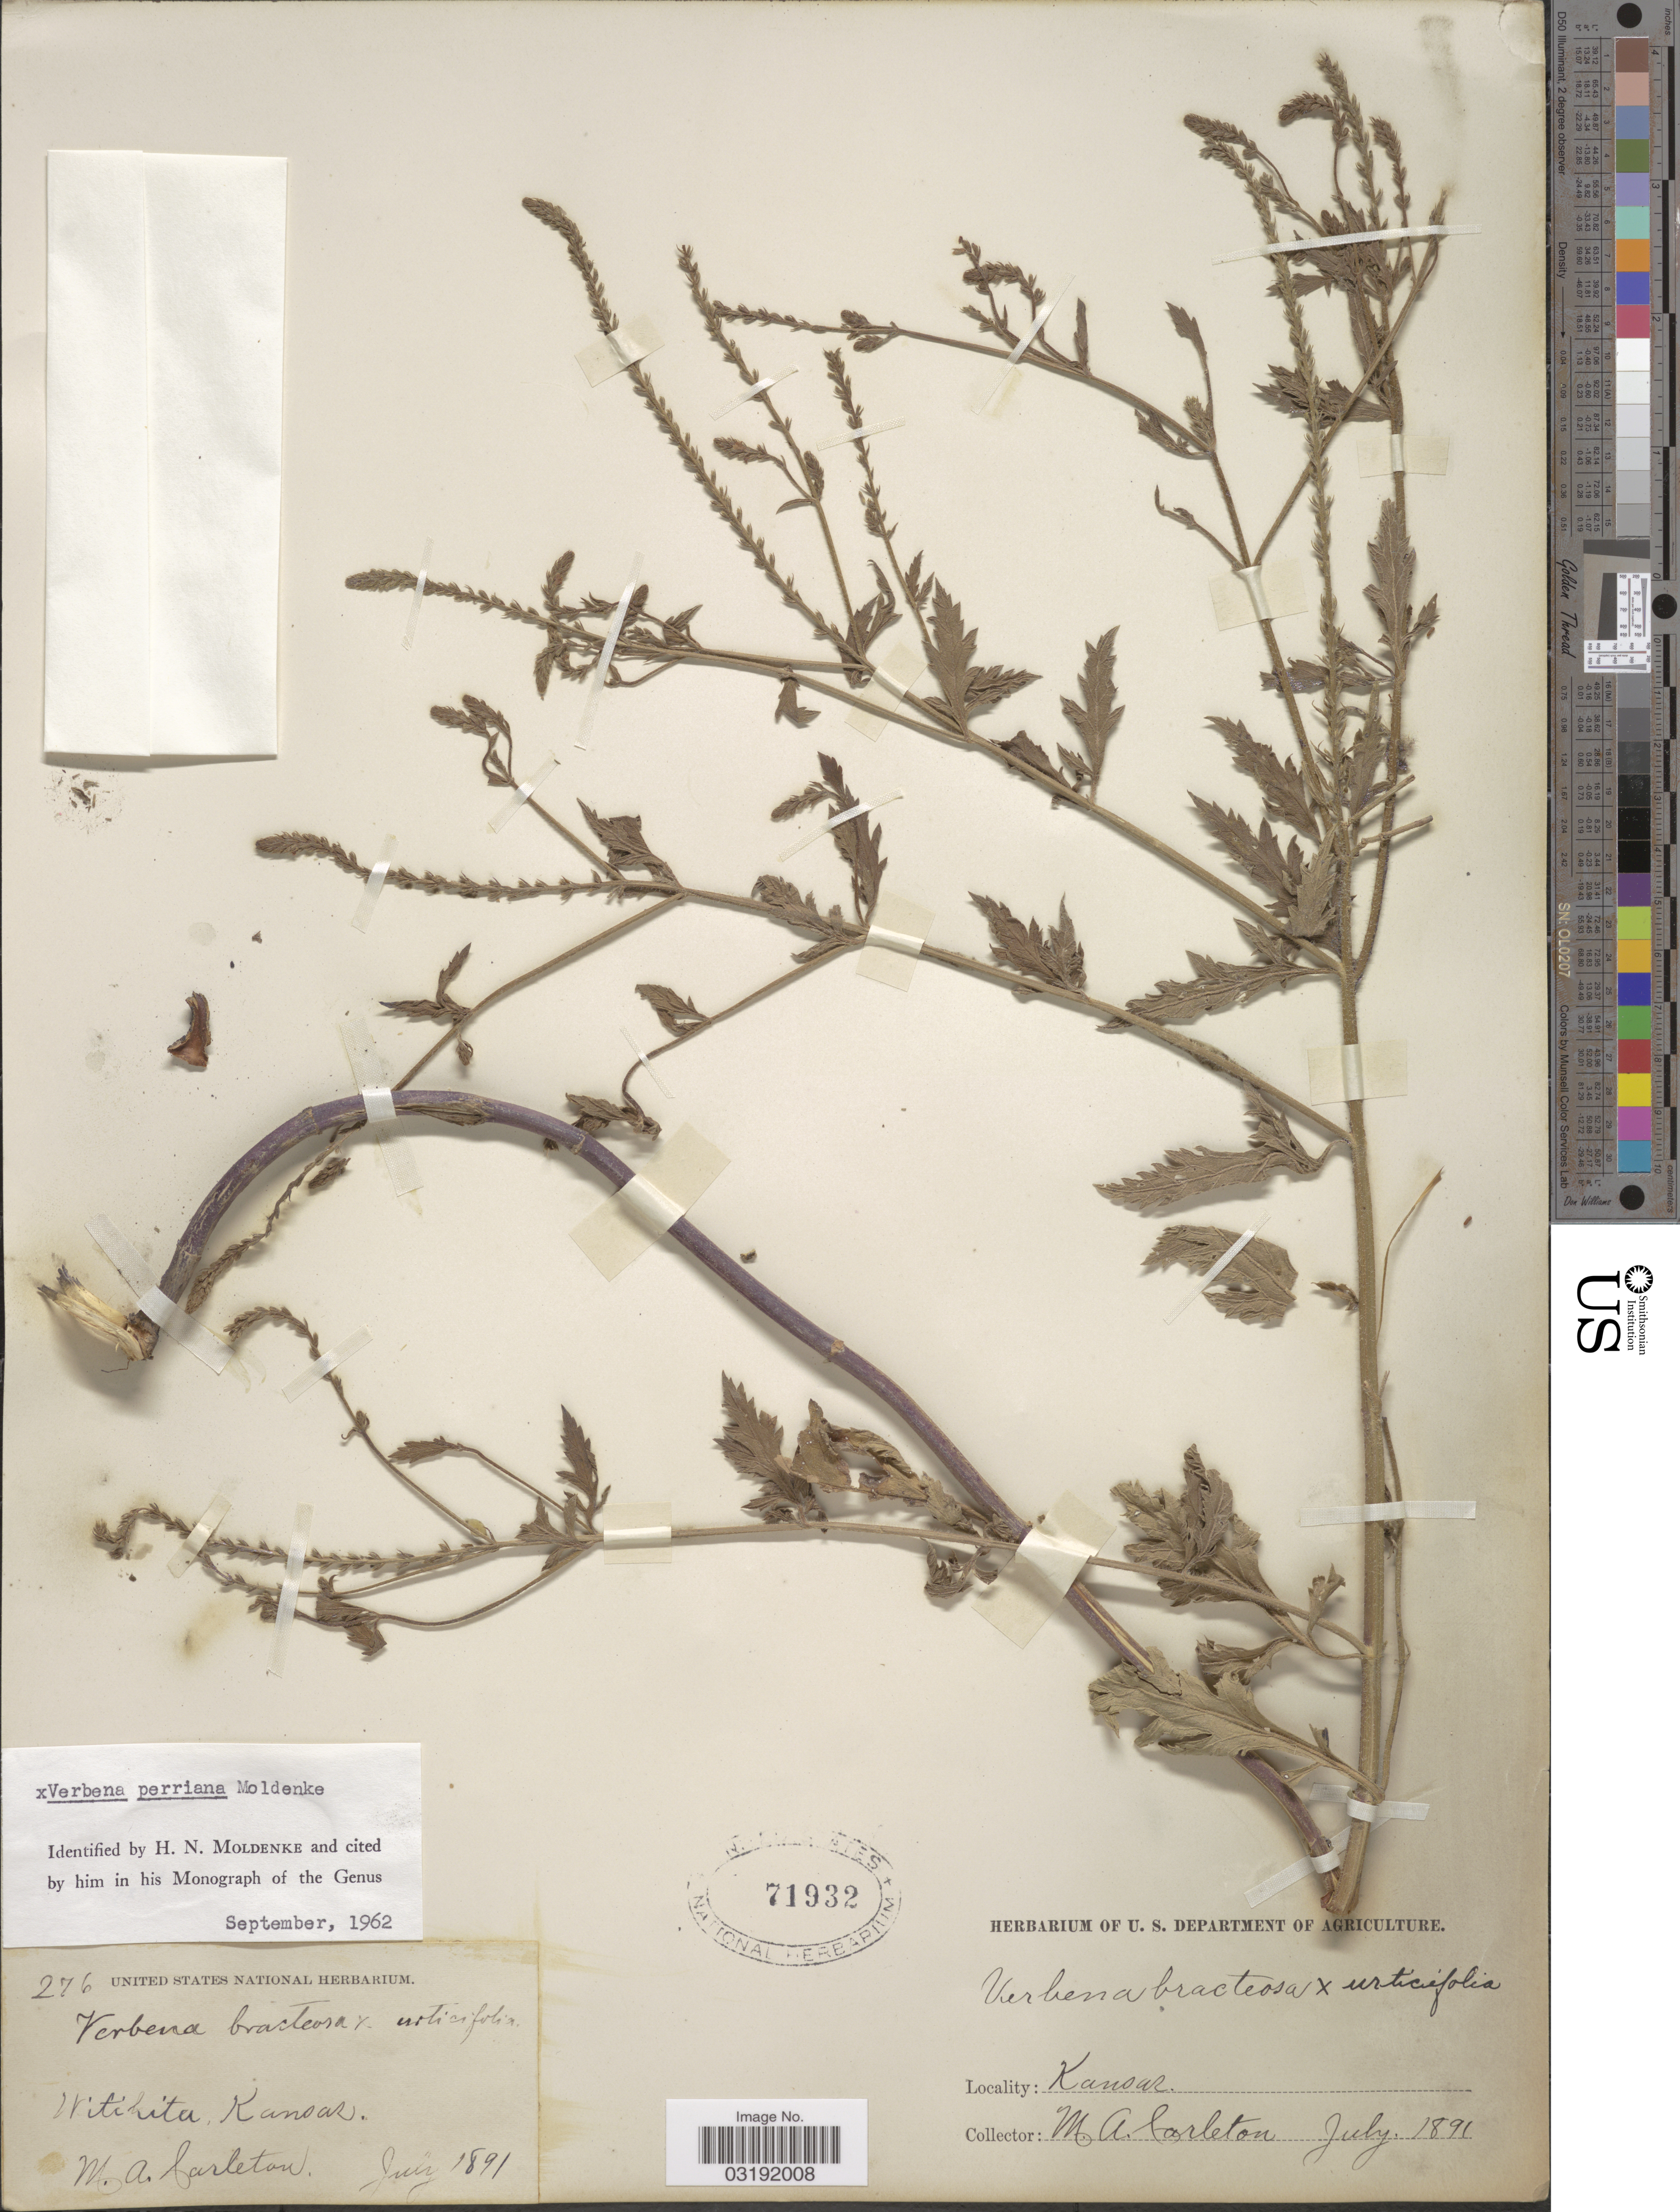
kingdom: Plantae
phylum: Tracheophyta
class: Magnoliopsida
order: Lamiales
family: Verbenaceae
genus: Verbena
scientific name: Verbena perriana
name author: Moldenke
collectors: M. A. Carleton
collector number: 276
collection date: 1891-07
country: United States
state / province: Kansas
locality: Witchita.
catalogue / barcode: US 71932